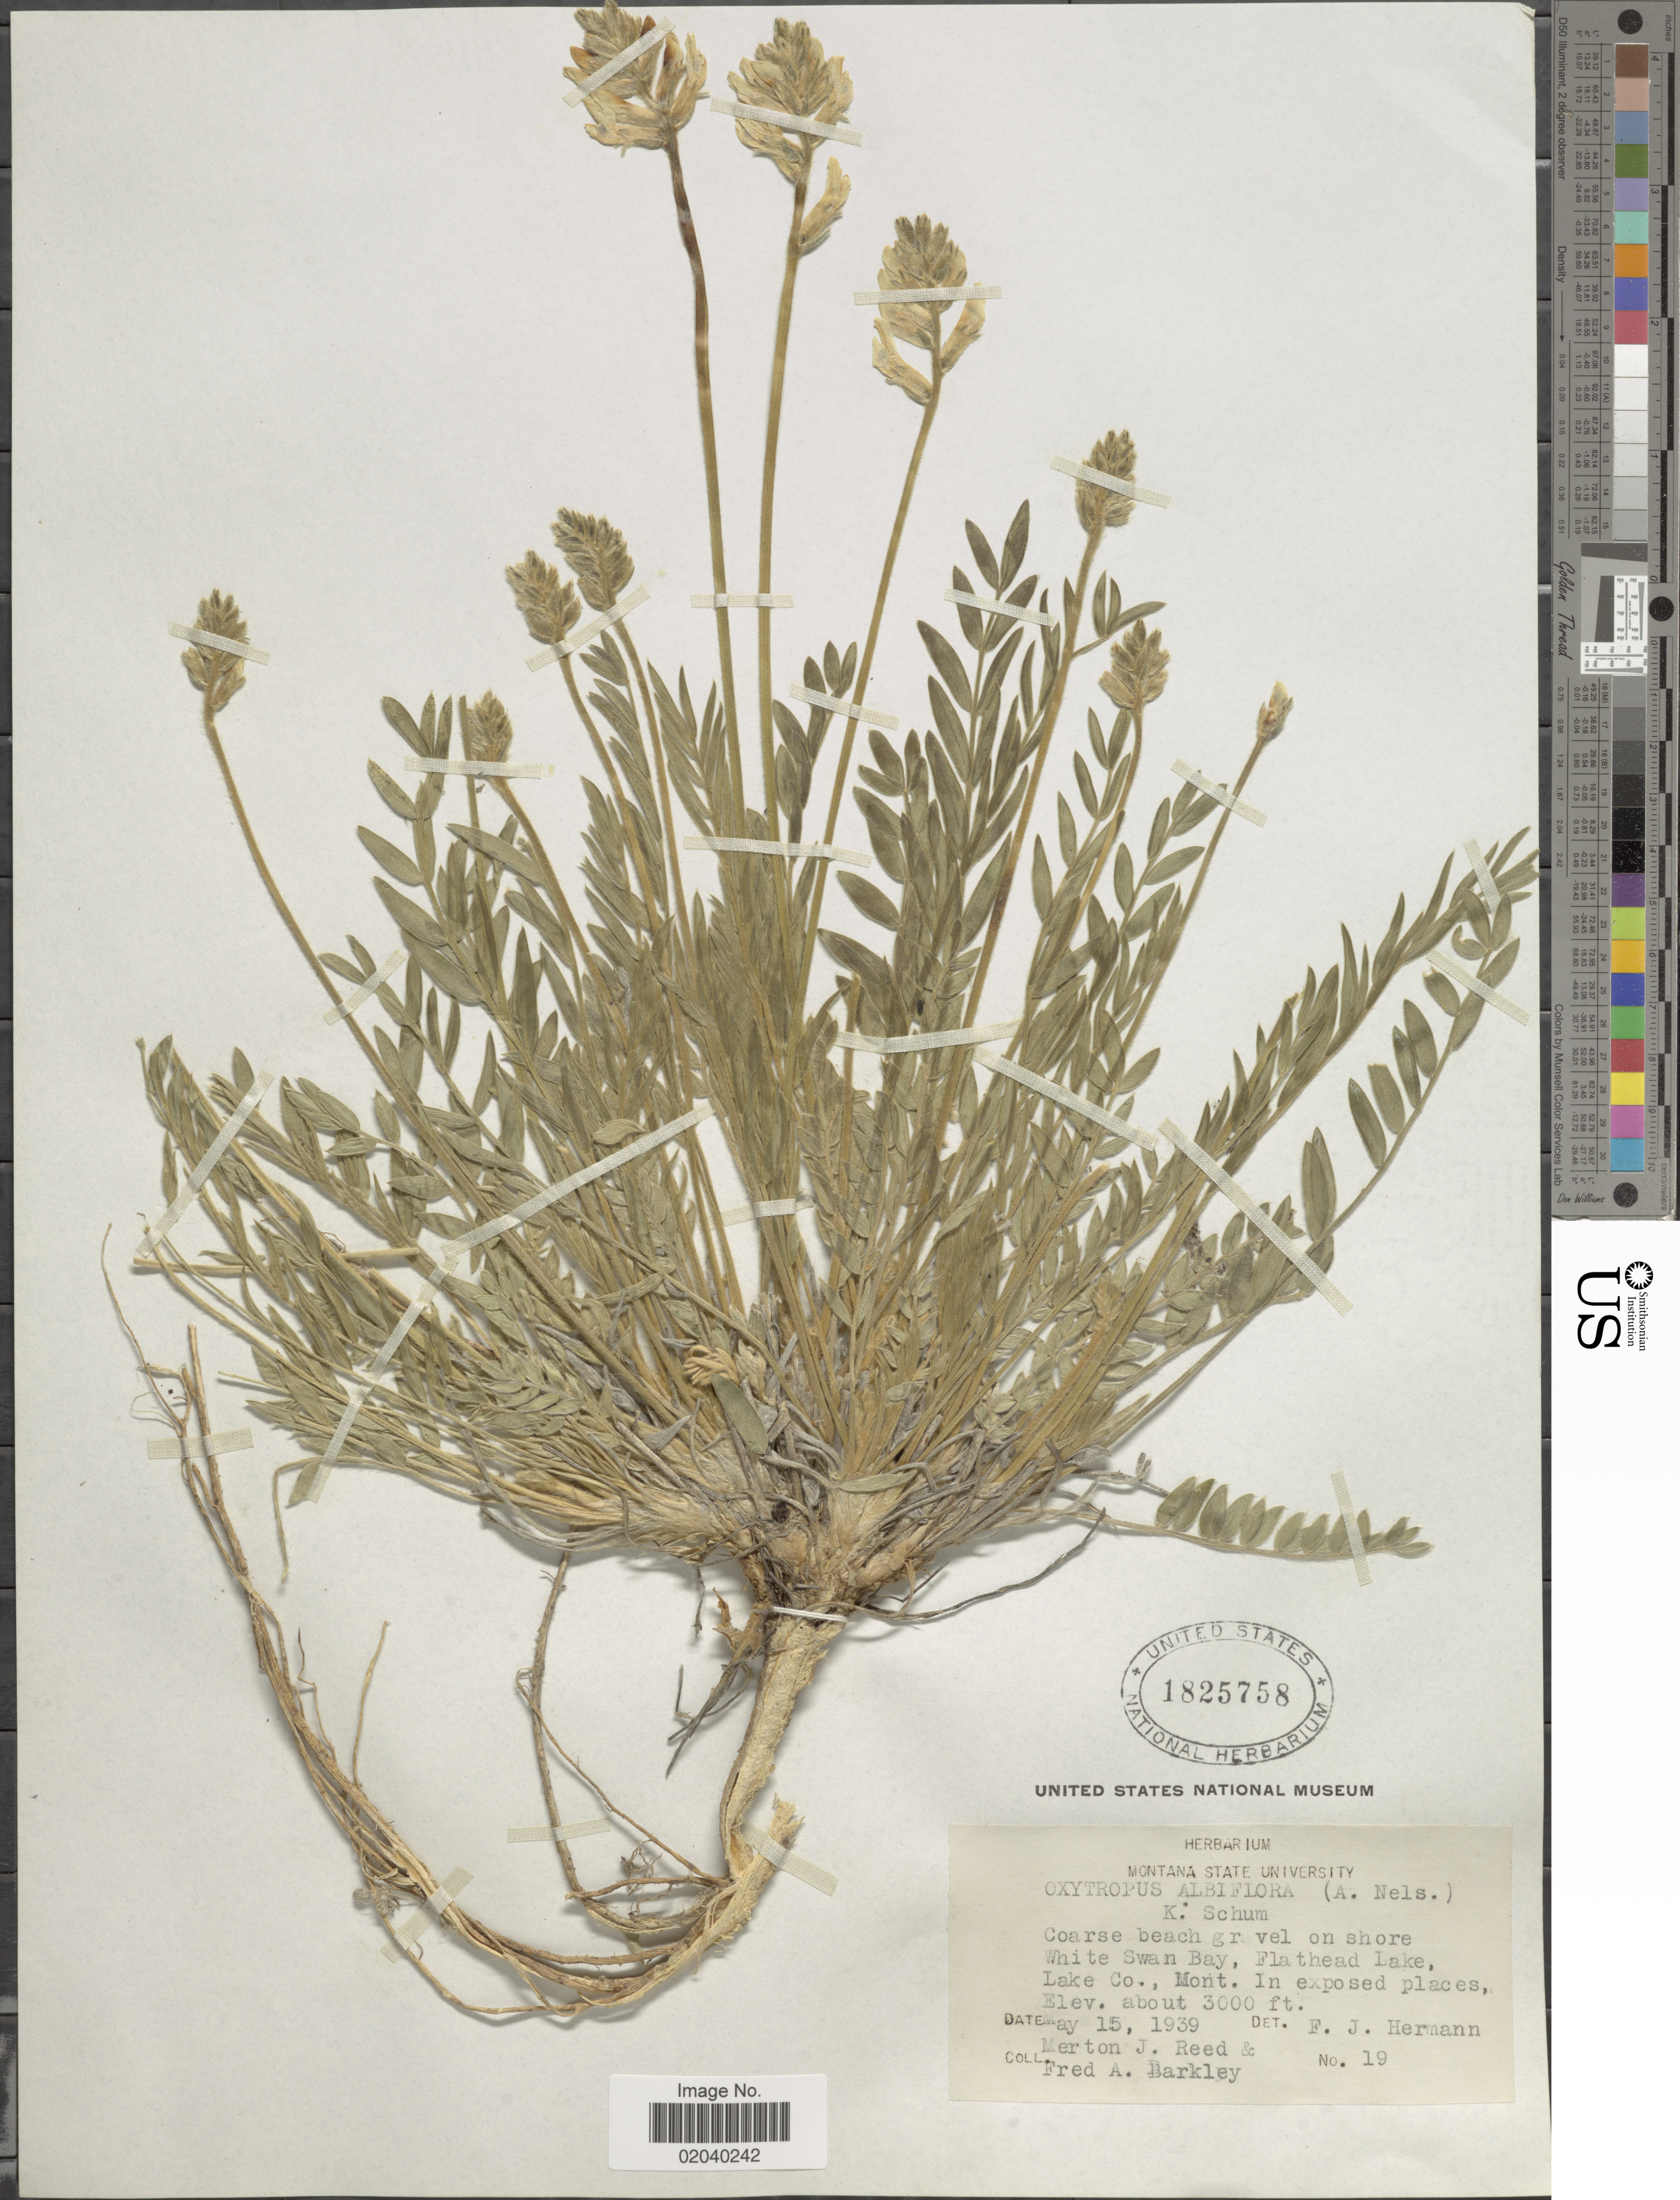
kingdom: Plantae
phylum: Tracheophyta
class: Magnoliopsida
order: Fabales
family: Fabaceae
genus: Oxytropis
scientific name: Oxytropis sericea var. sericea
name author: Nutt.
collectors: M. Reed & F. A. Barkley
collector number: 19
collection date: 1939-05-15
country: United States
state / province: Montana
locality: Coarse beach gravel on shore White Swan Bay, Flathead Lake, Lake Co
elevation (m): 914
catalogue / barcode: US 1825758